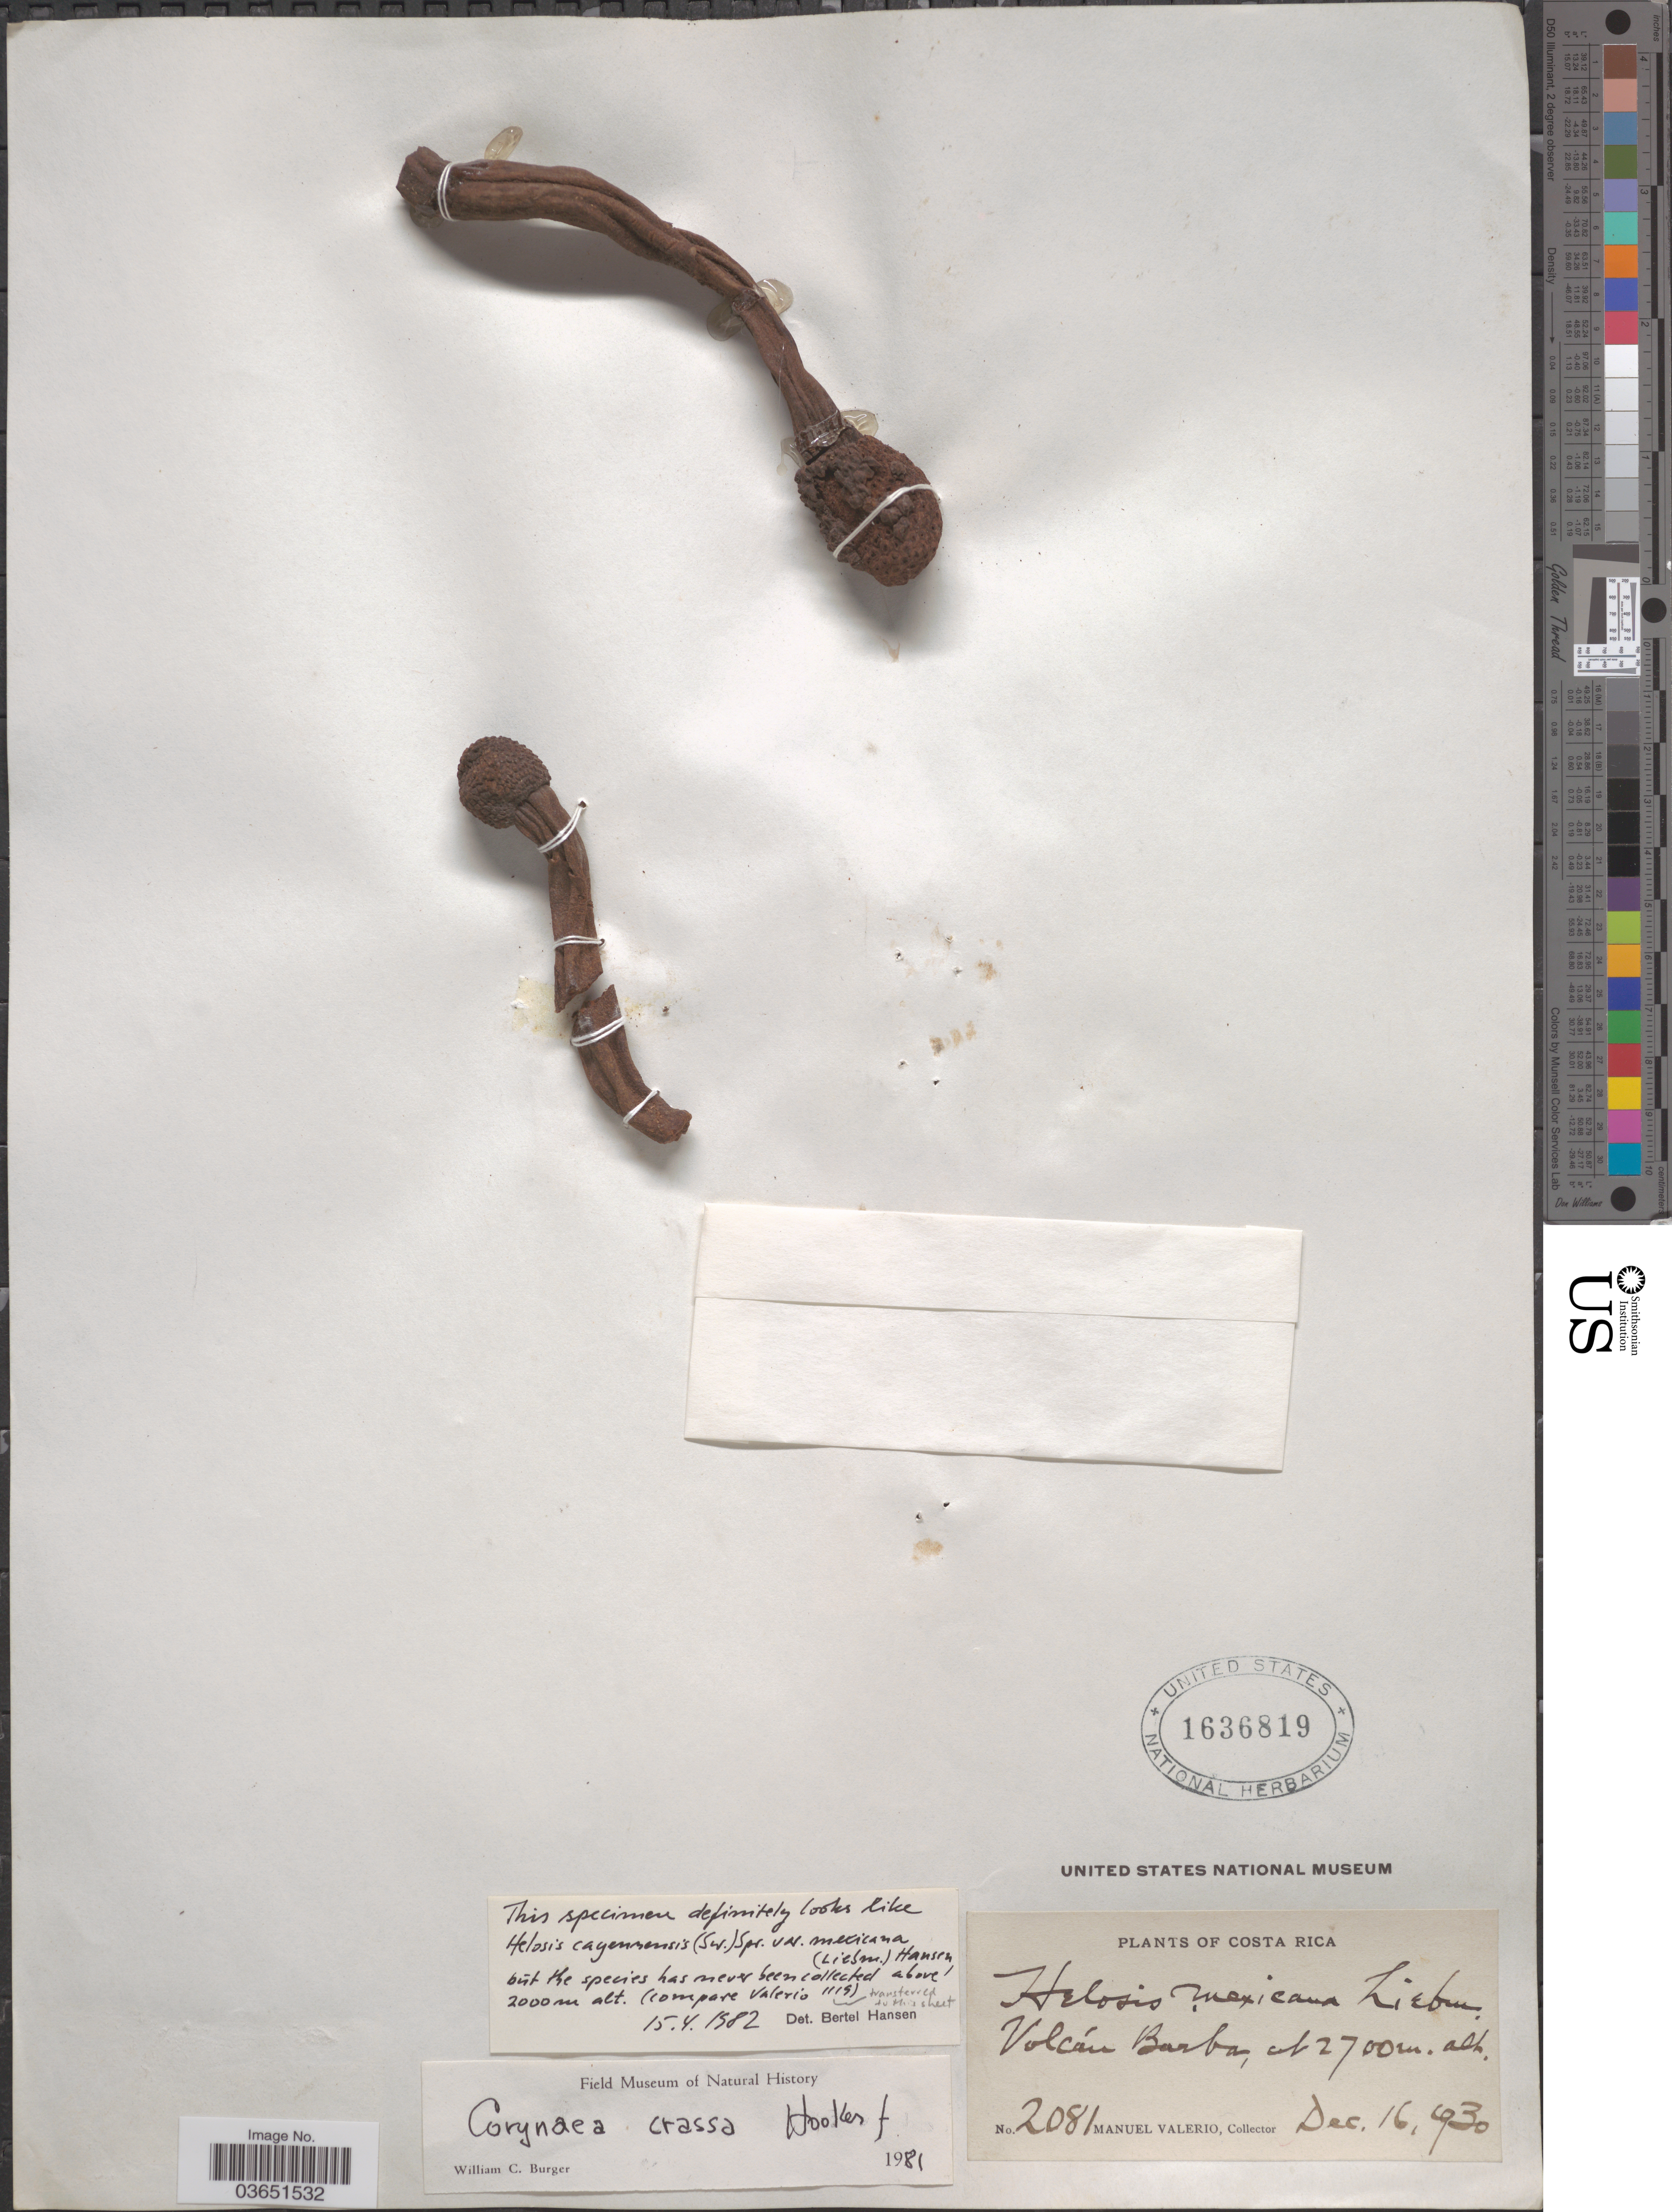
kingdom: Plantae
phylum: Tracheophyta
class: Magnoliopsida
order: Santalales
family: Balanophoraceae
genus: Helosis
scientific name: Helosis cayanensis var. mexicana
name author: (Liebm.) B. Hansen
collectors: M. Valerio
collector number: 2081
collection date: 1930-12-16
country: Costa Rica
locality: Volcán Barba.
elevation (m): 2700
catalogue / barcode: US 1636819